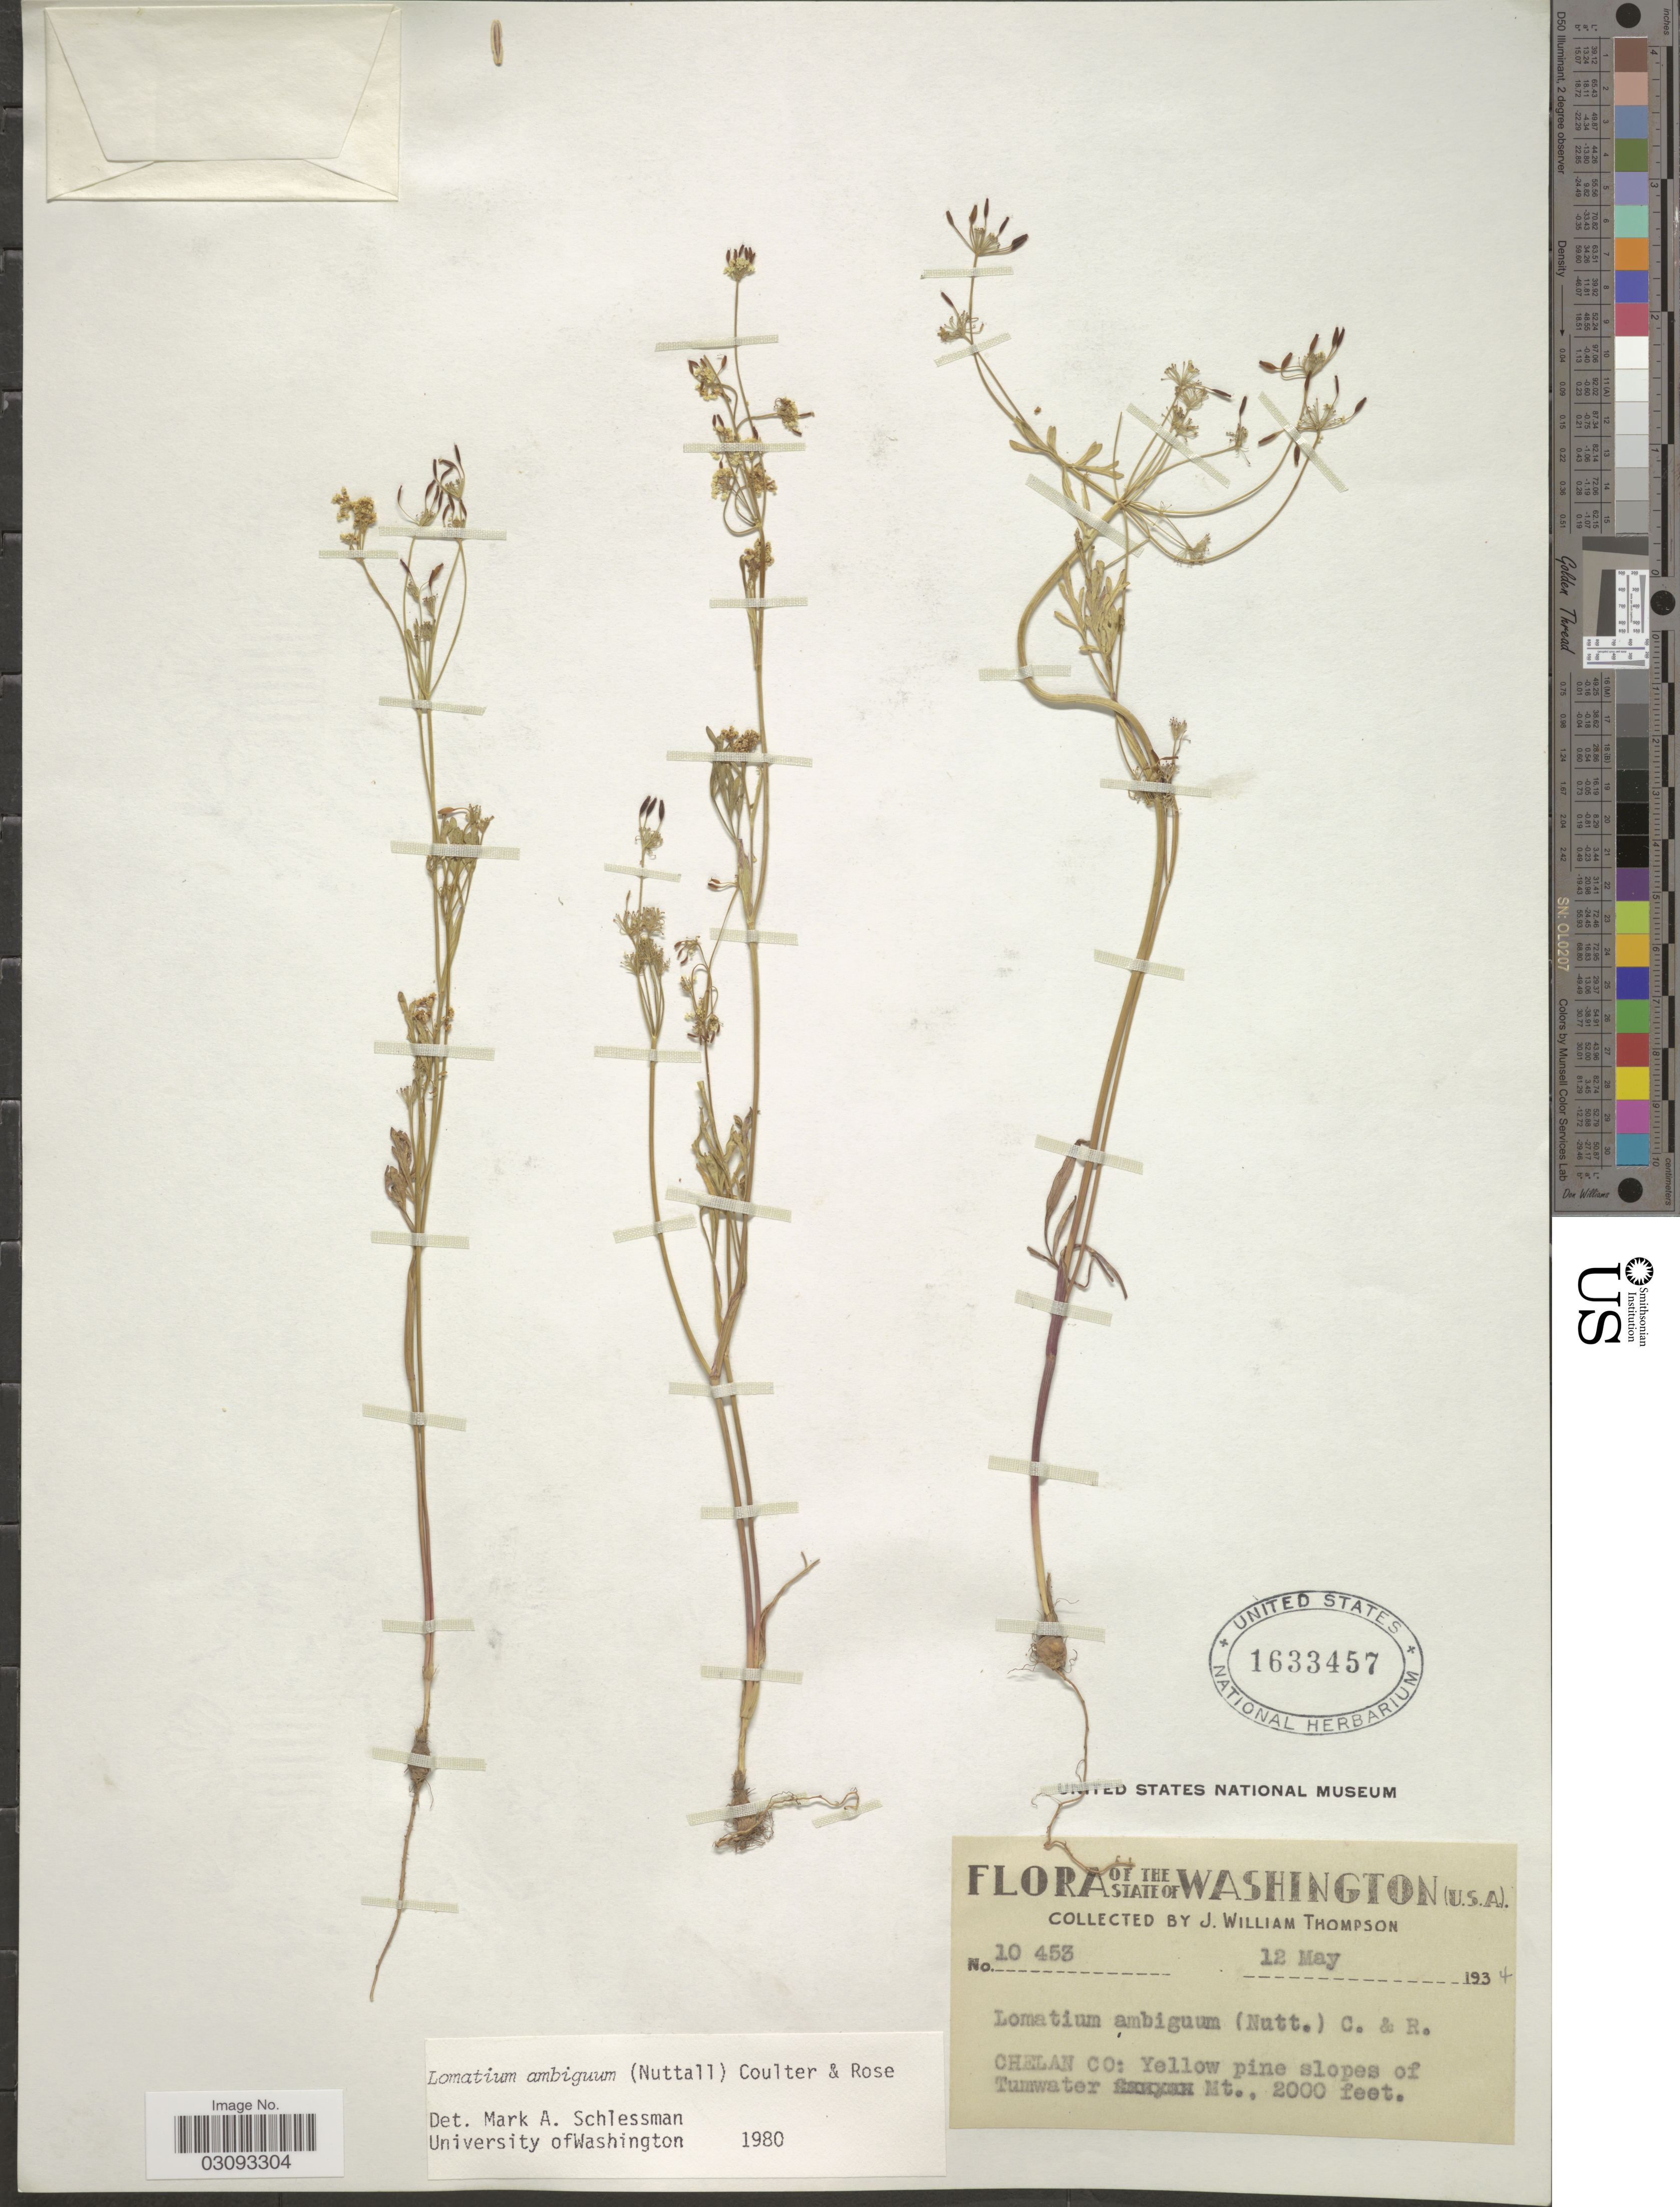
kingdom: Plantae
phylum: Tracheophyta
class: Magnoliopsida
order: Apiales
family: Apiaceae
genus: Lomatium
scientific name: Lomatium ambiguum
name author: (Nutt.) Coult. & Rose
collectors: J. W. Thompson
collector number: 10453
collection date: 1934-05-12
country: United States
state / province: Washington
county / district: Chelan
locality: Chelan Co: Yellow pine slopes of Tumwater Mt.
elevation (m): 610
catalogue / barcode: US 1633457